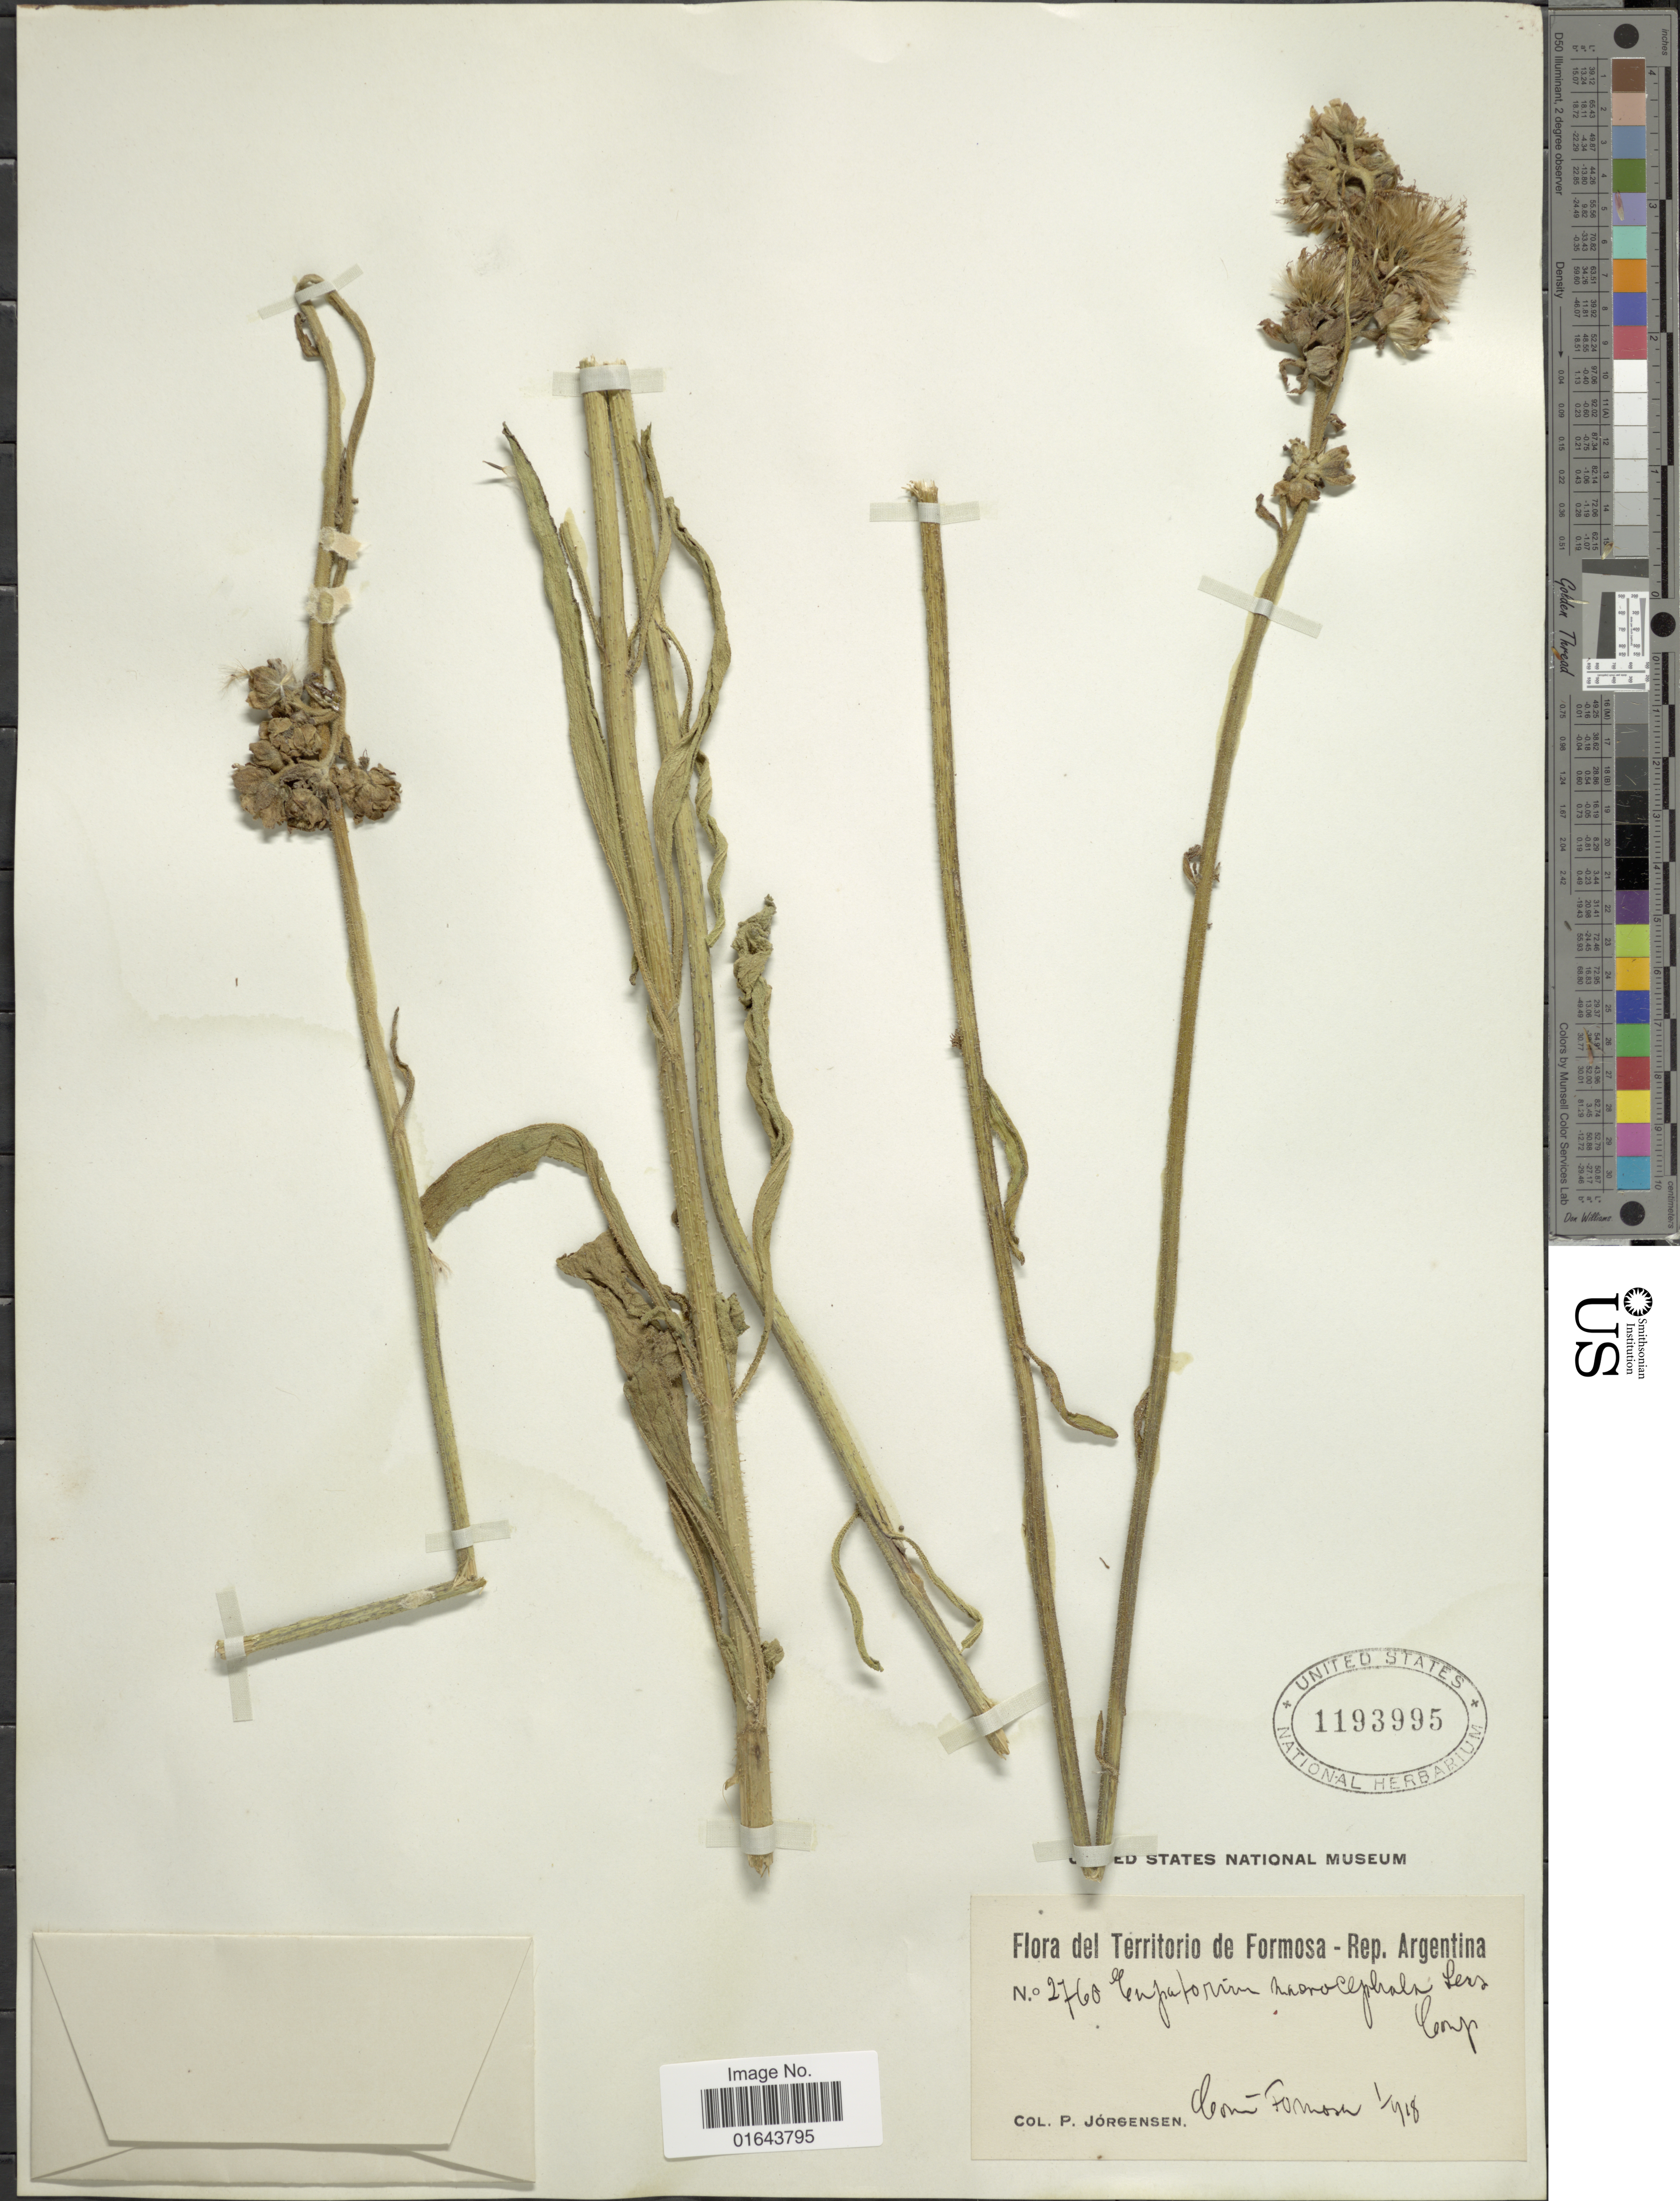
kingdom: Plantae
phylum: Tracheophyta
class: Magnoliopsida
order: Asterales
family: Asteraceae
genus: Campuloclinium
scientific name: Campuloclinium macrocephalum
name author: (Less.) DC.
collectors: P. Jörgensen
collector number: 2760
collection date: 1918-01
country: Argentina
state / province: Formosa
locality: Territorio de Formosa - Rep. Argentina.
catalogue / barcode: US 1193995